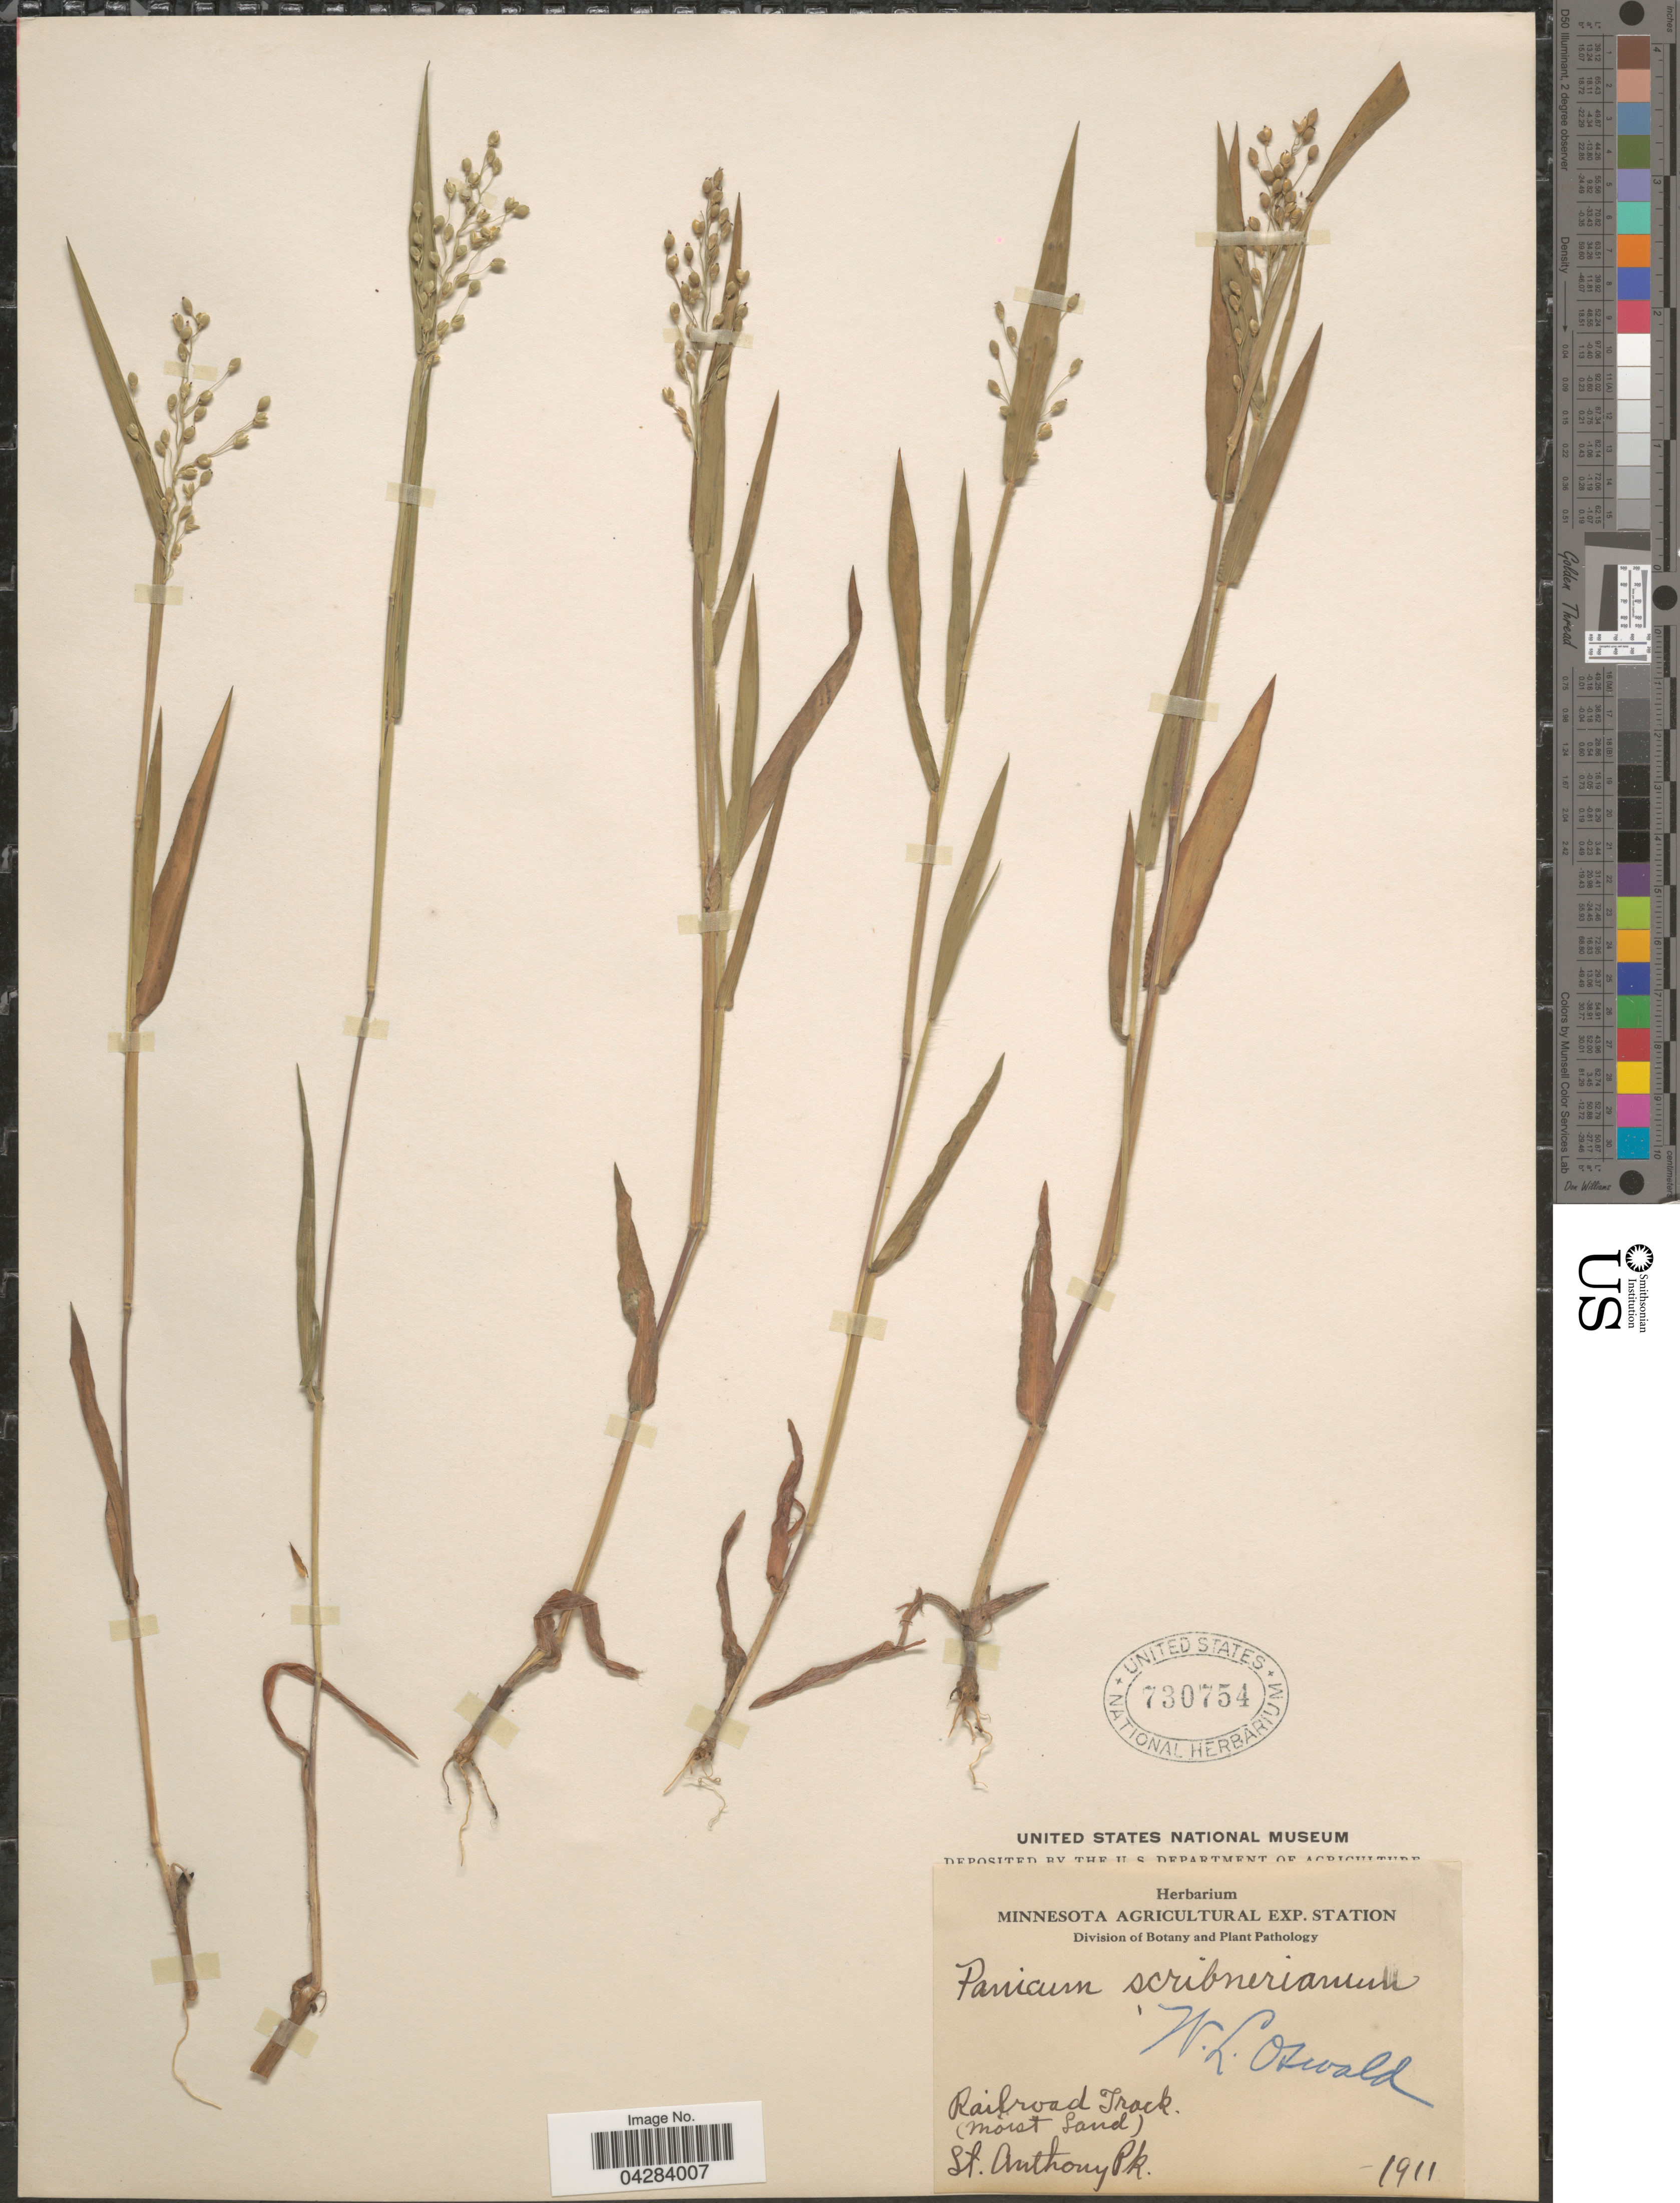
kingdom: Plantae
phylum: Tracheophyta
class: Liliopsida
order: Poales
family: Poaceae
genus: Dichanthelium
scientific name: Dichanthelium oligosanthes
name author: (Schult.) Gould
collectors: W. Oswald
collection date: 1911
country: United States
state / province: Minnesota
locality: Railroad Track. (Moist Sand). St. Anthony Pk.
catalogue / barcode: US 730754